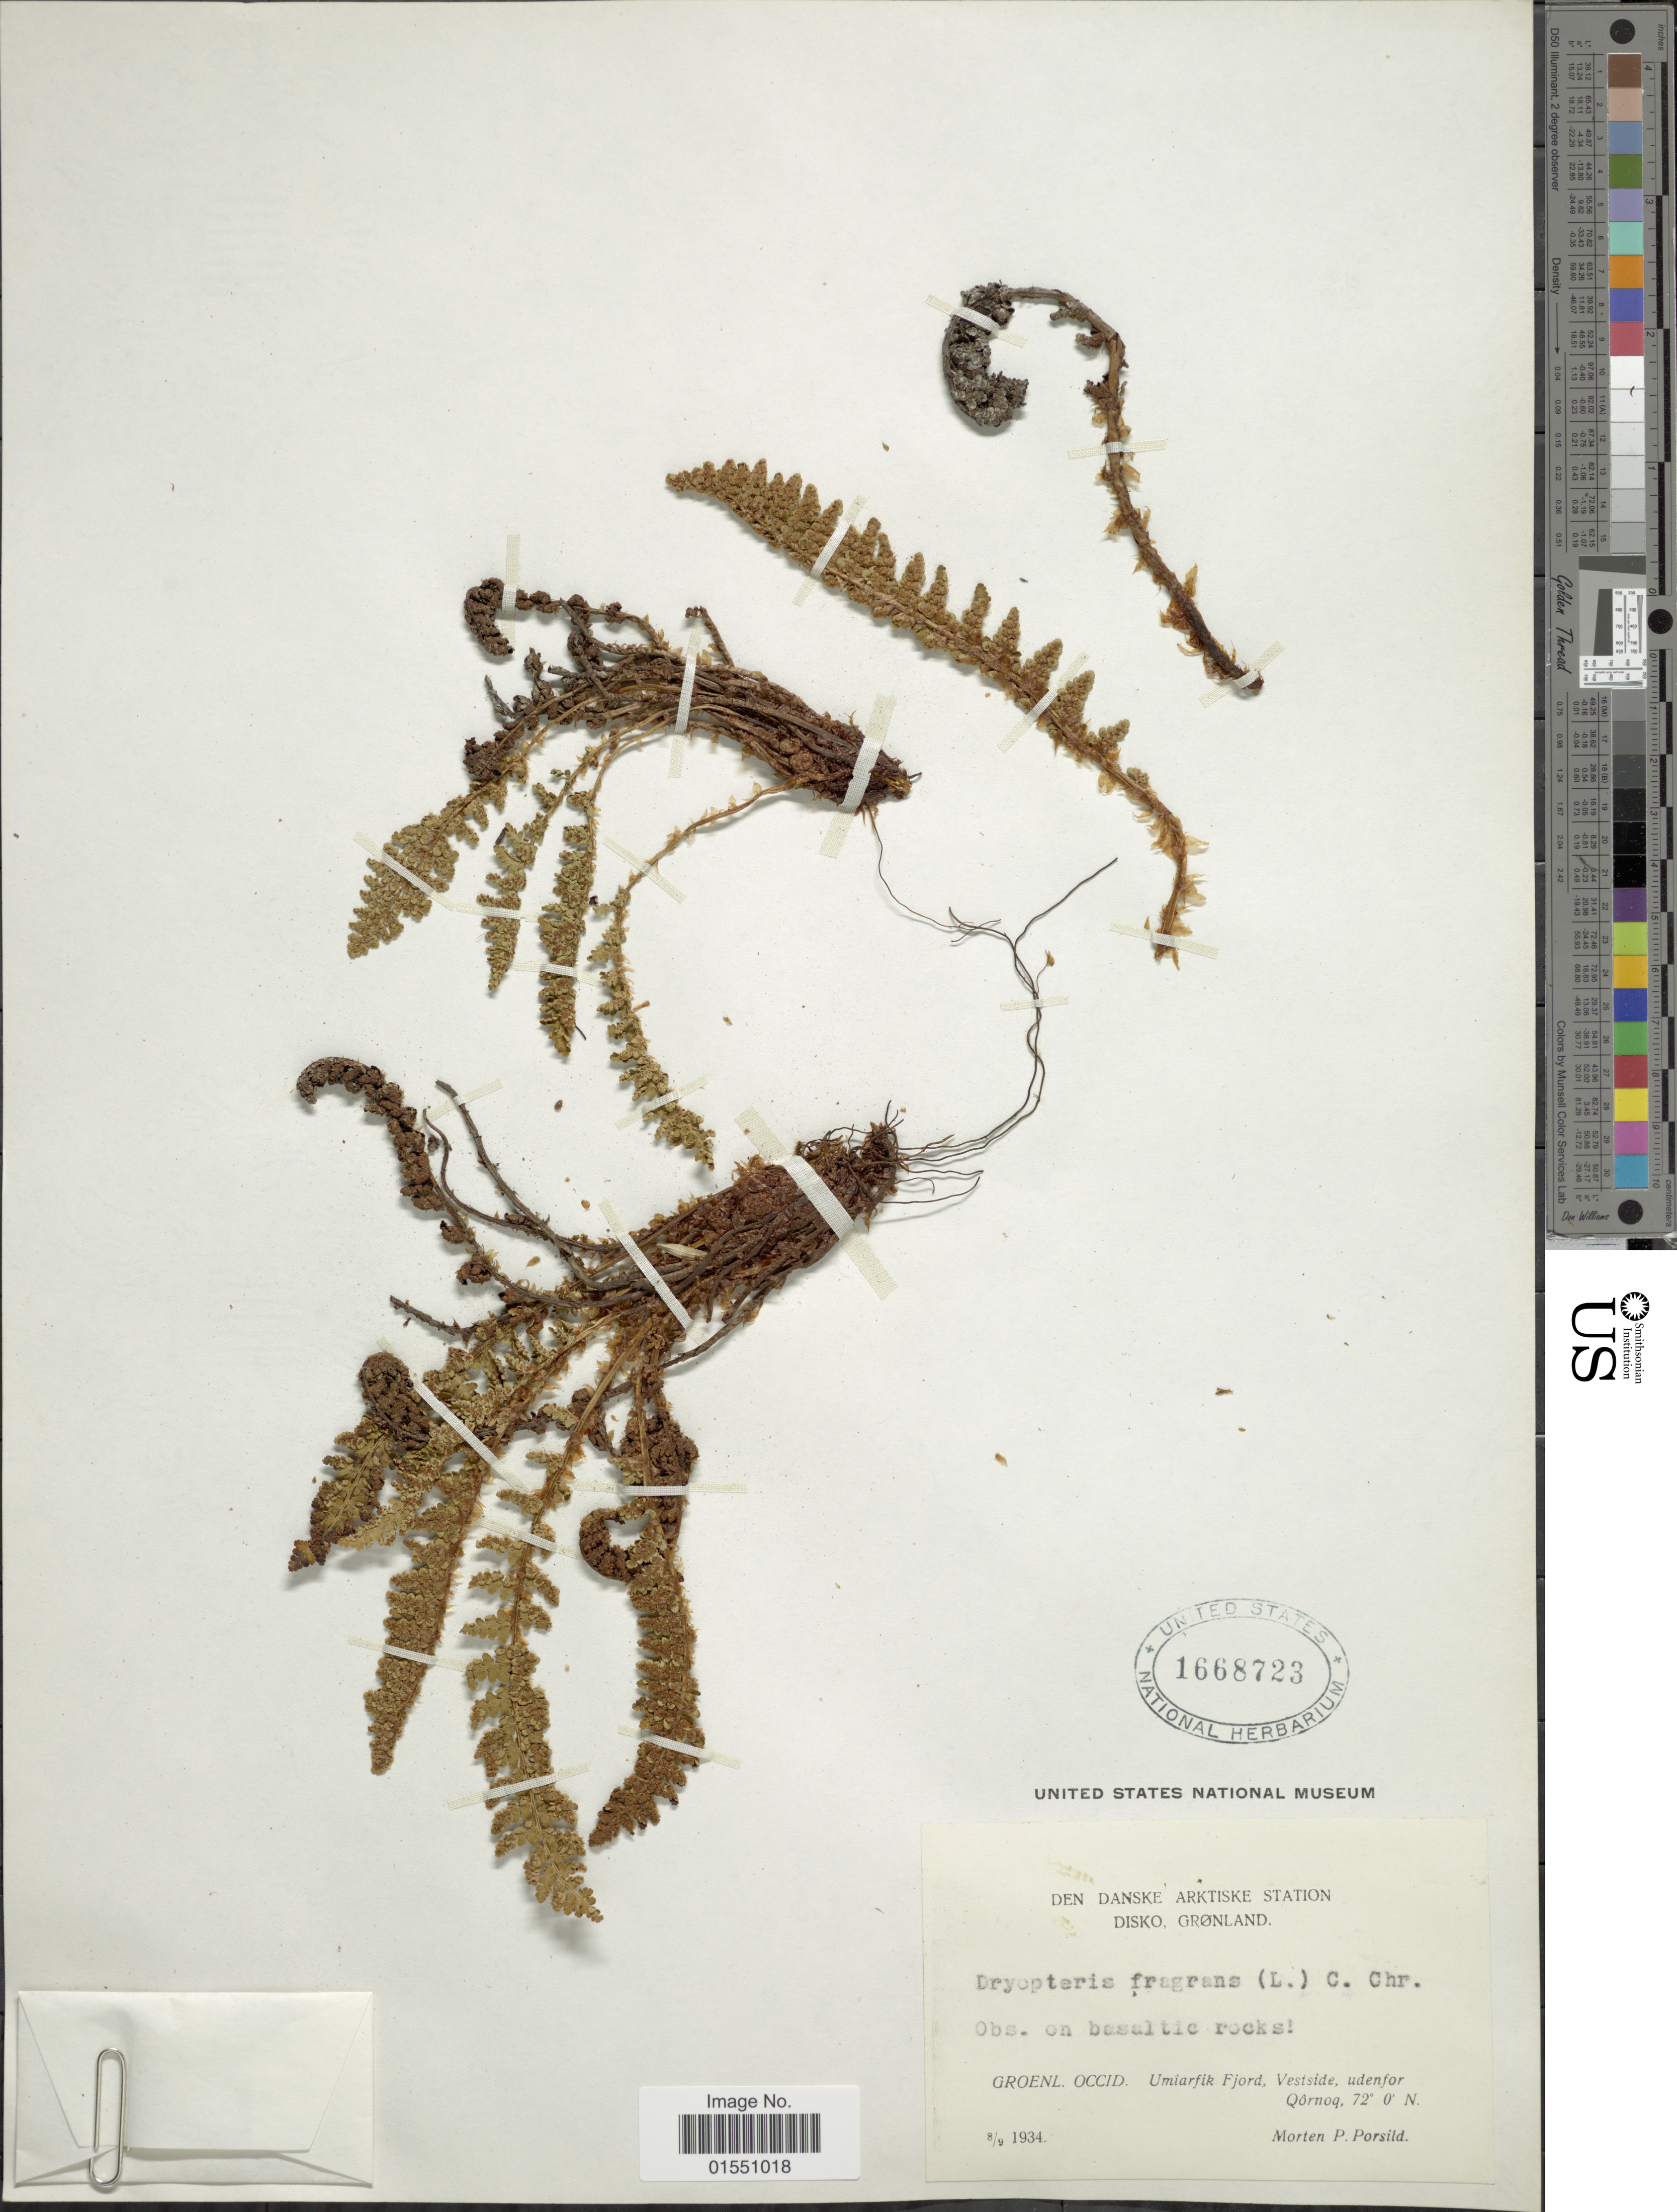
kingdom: Plantae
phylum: Tracheophyta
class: Polypodiopsida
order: Polypodiales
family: Dryopteridaceae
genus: Dryopteris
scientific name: Dryopteris fragrans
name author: (L.) Schott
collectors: M. P. Porsild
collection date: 1934-09-08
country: Greenland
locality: Den Danske Artiske Station Disko. Groenl. Occid. Umîarfik Fjord, Vestside, udenfor Qôrnoq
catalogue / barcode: US 1668723